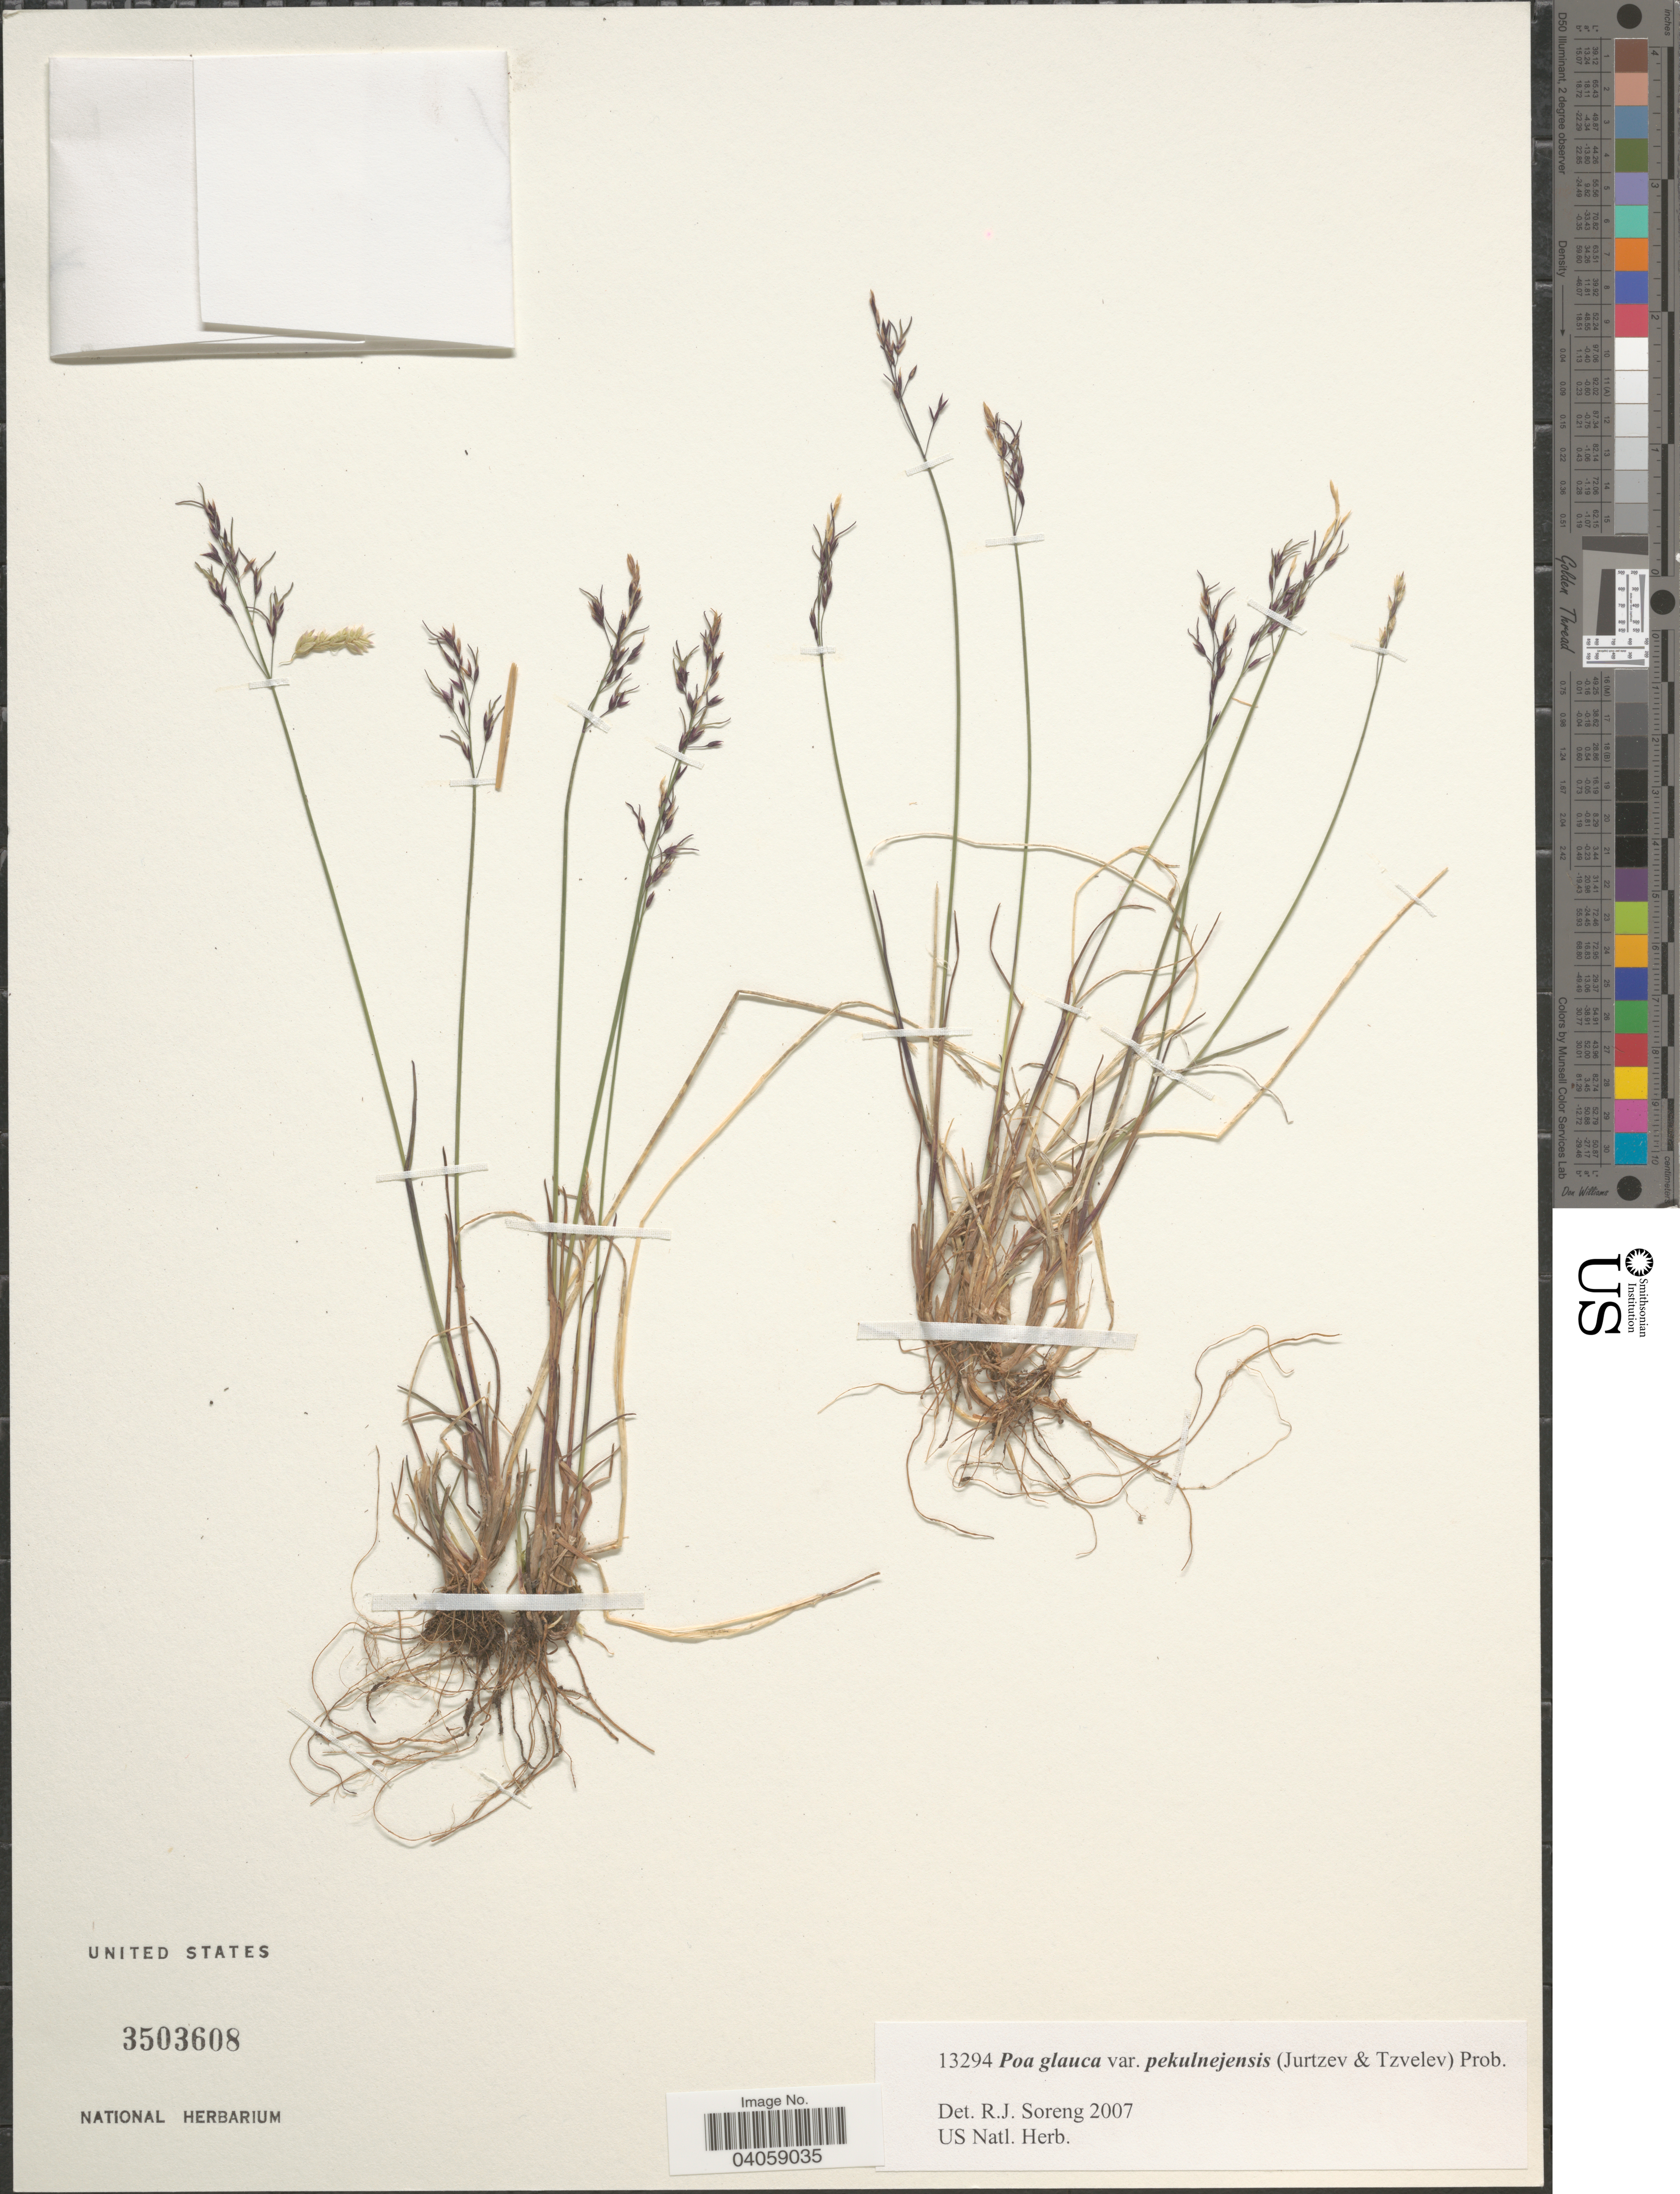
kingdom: Plantae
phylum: Tracheophyta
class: Liliopsida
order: Poales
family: Poaceae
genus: Poa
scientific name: Poa glauca var. pekulnejensis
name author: (Jurtzev & Tzvelev) Prob.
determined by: Soreng, Robert J., Research Associate (BOT), Smithsonian Institution - National Museum of Natural History (UNITED STATES)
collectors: C. L. Parker & H. Solstad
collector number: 13294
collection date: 2022-07-28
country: United States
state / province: Alaska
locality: Endicott Mts., upper Encampment Cr., 3 km NNE of Inualurak Mt., Chandler Lake Quad, Gates of the Arctic National Park and Preserve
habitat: E-facing blocky carboniferous rock slope with patches of fines and dryas heath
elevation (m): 1400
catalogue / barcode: US 3503608